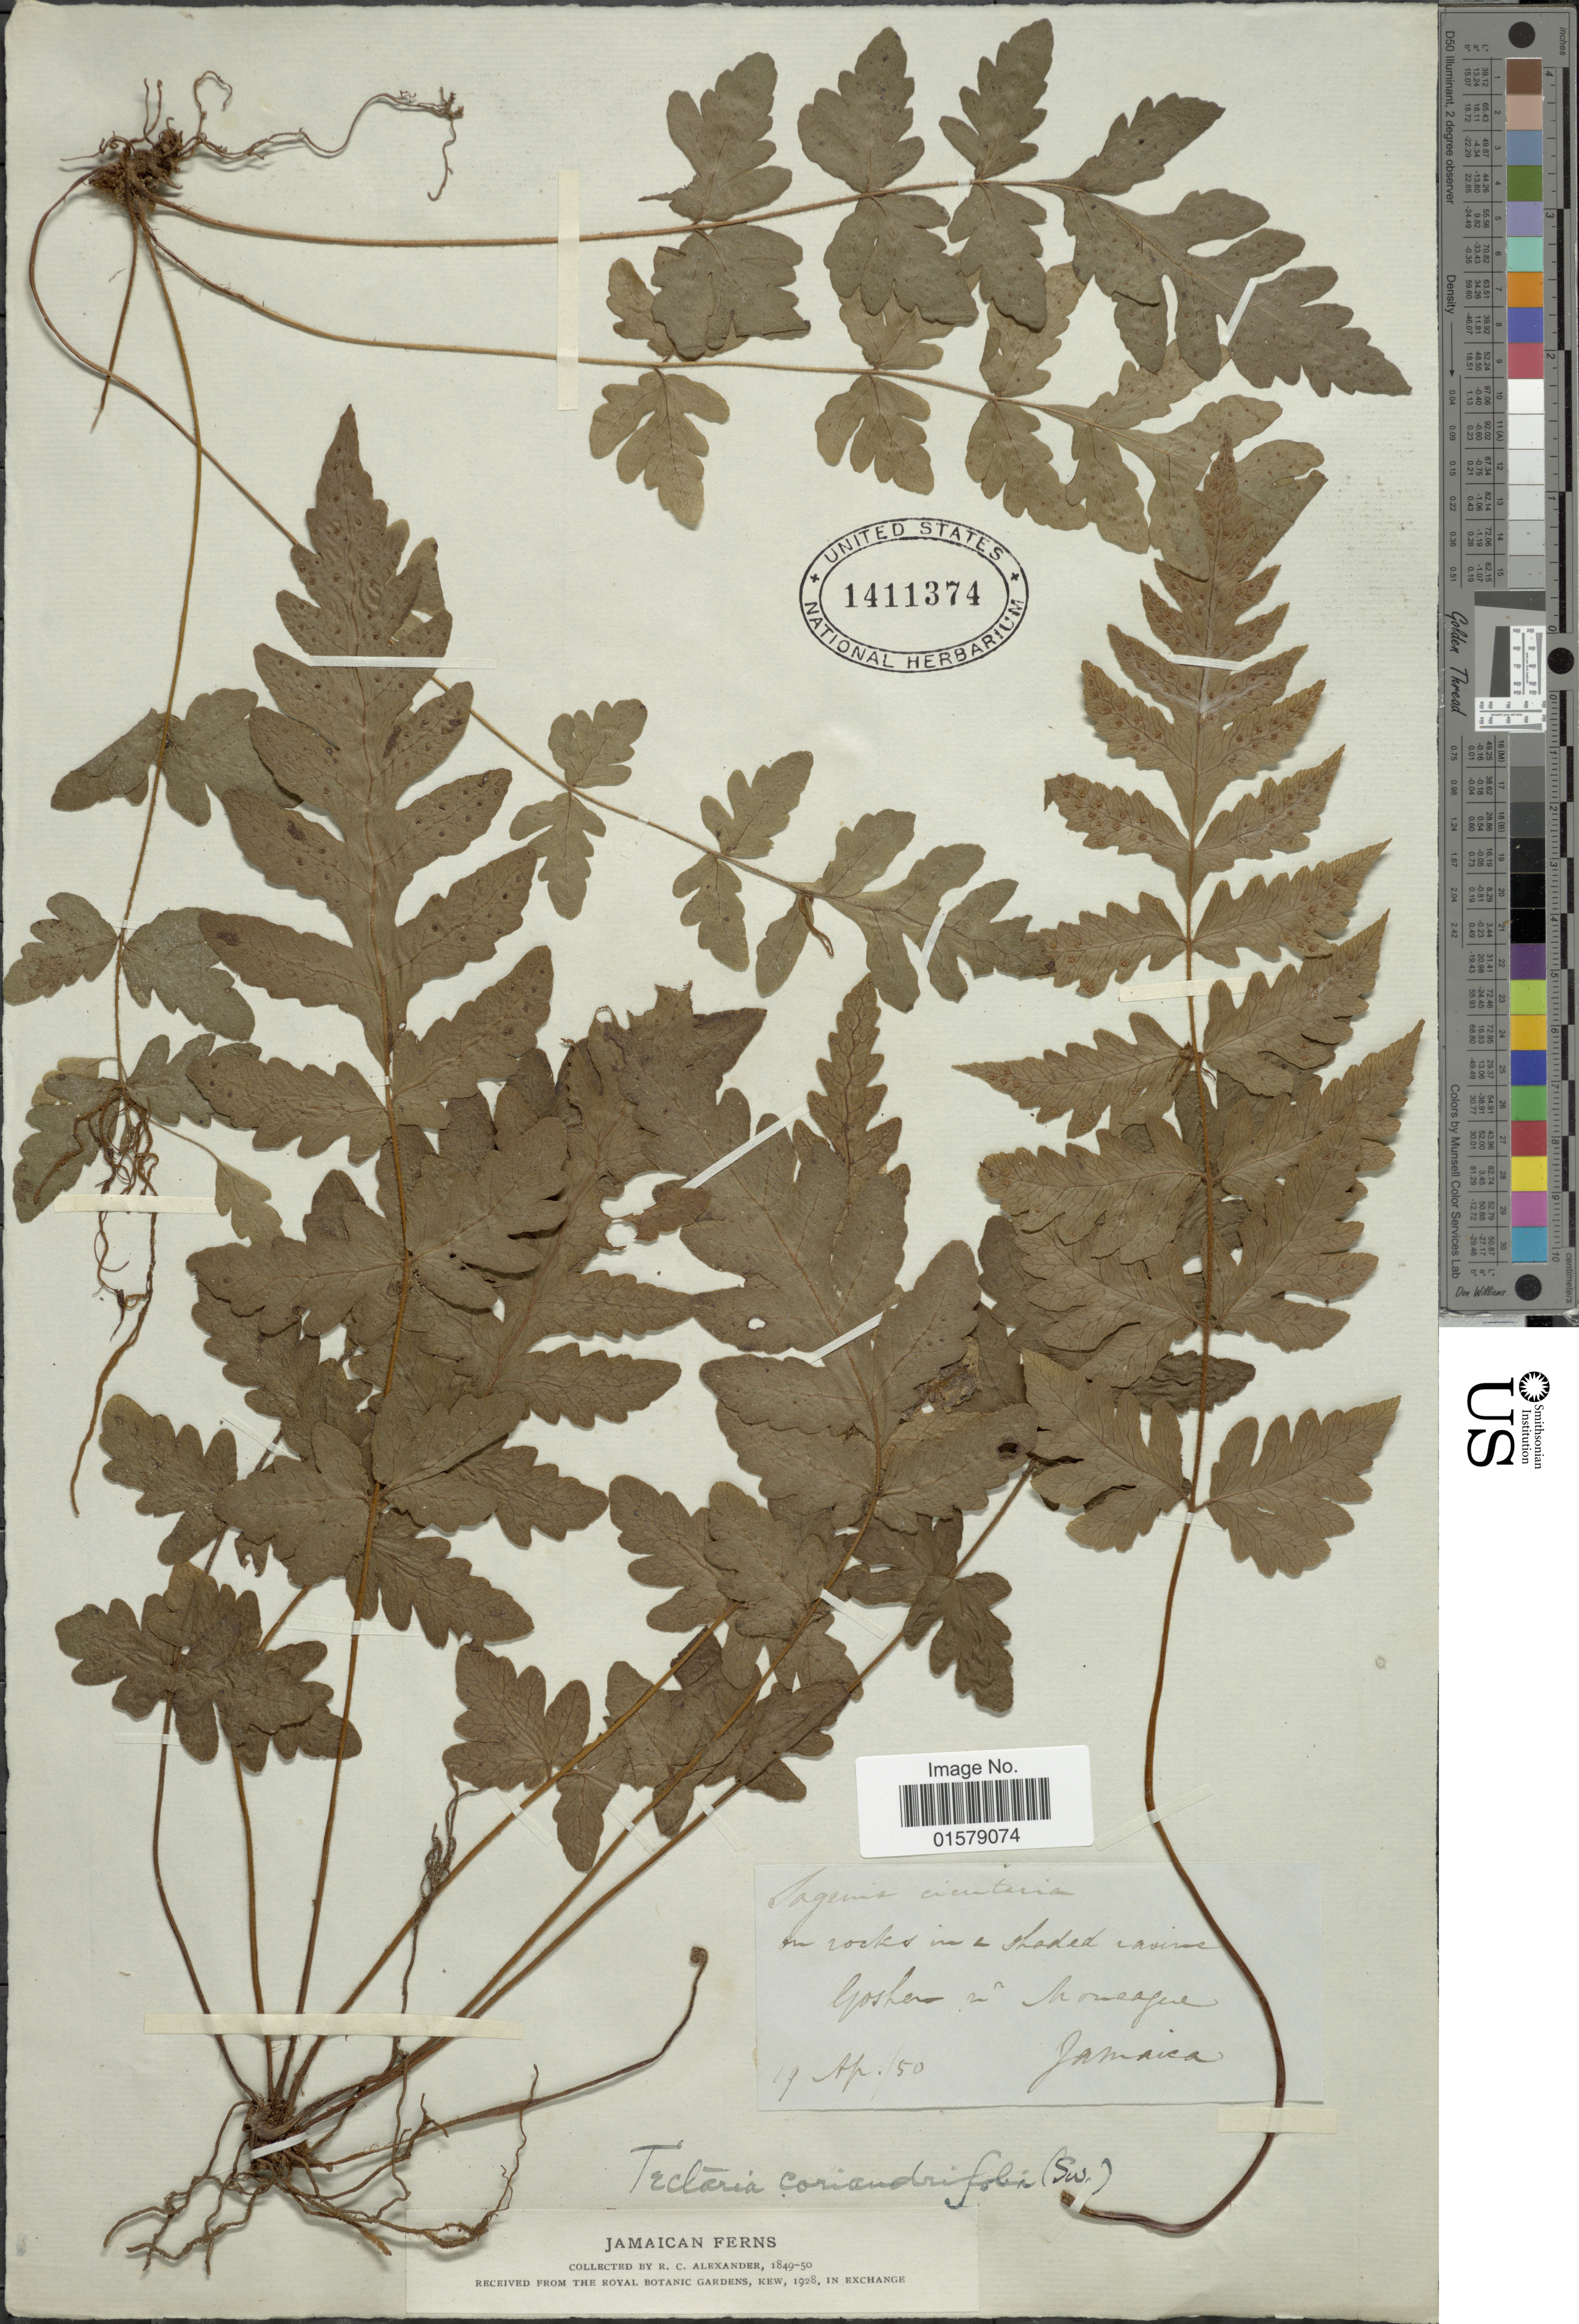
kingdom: Plantae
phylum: Tracheophyta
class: Polypodiopsida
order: Polypodiales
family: Tectariaceae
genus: Tectaria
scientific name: Tectaria coriandrifolia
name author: Underw.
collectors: R. C. Alexander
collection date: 1850-04-19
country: Jamaica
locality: Gosher n Moneague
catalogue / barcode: US 1411374